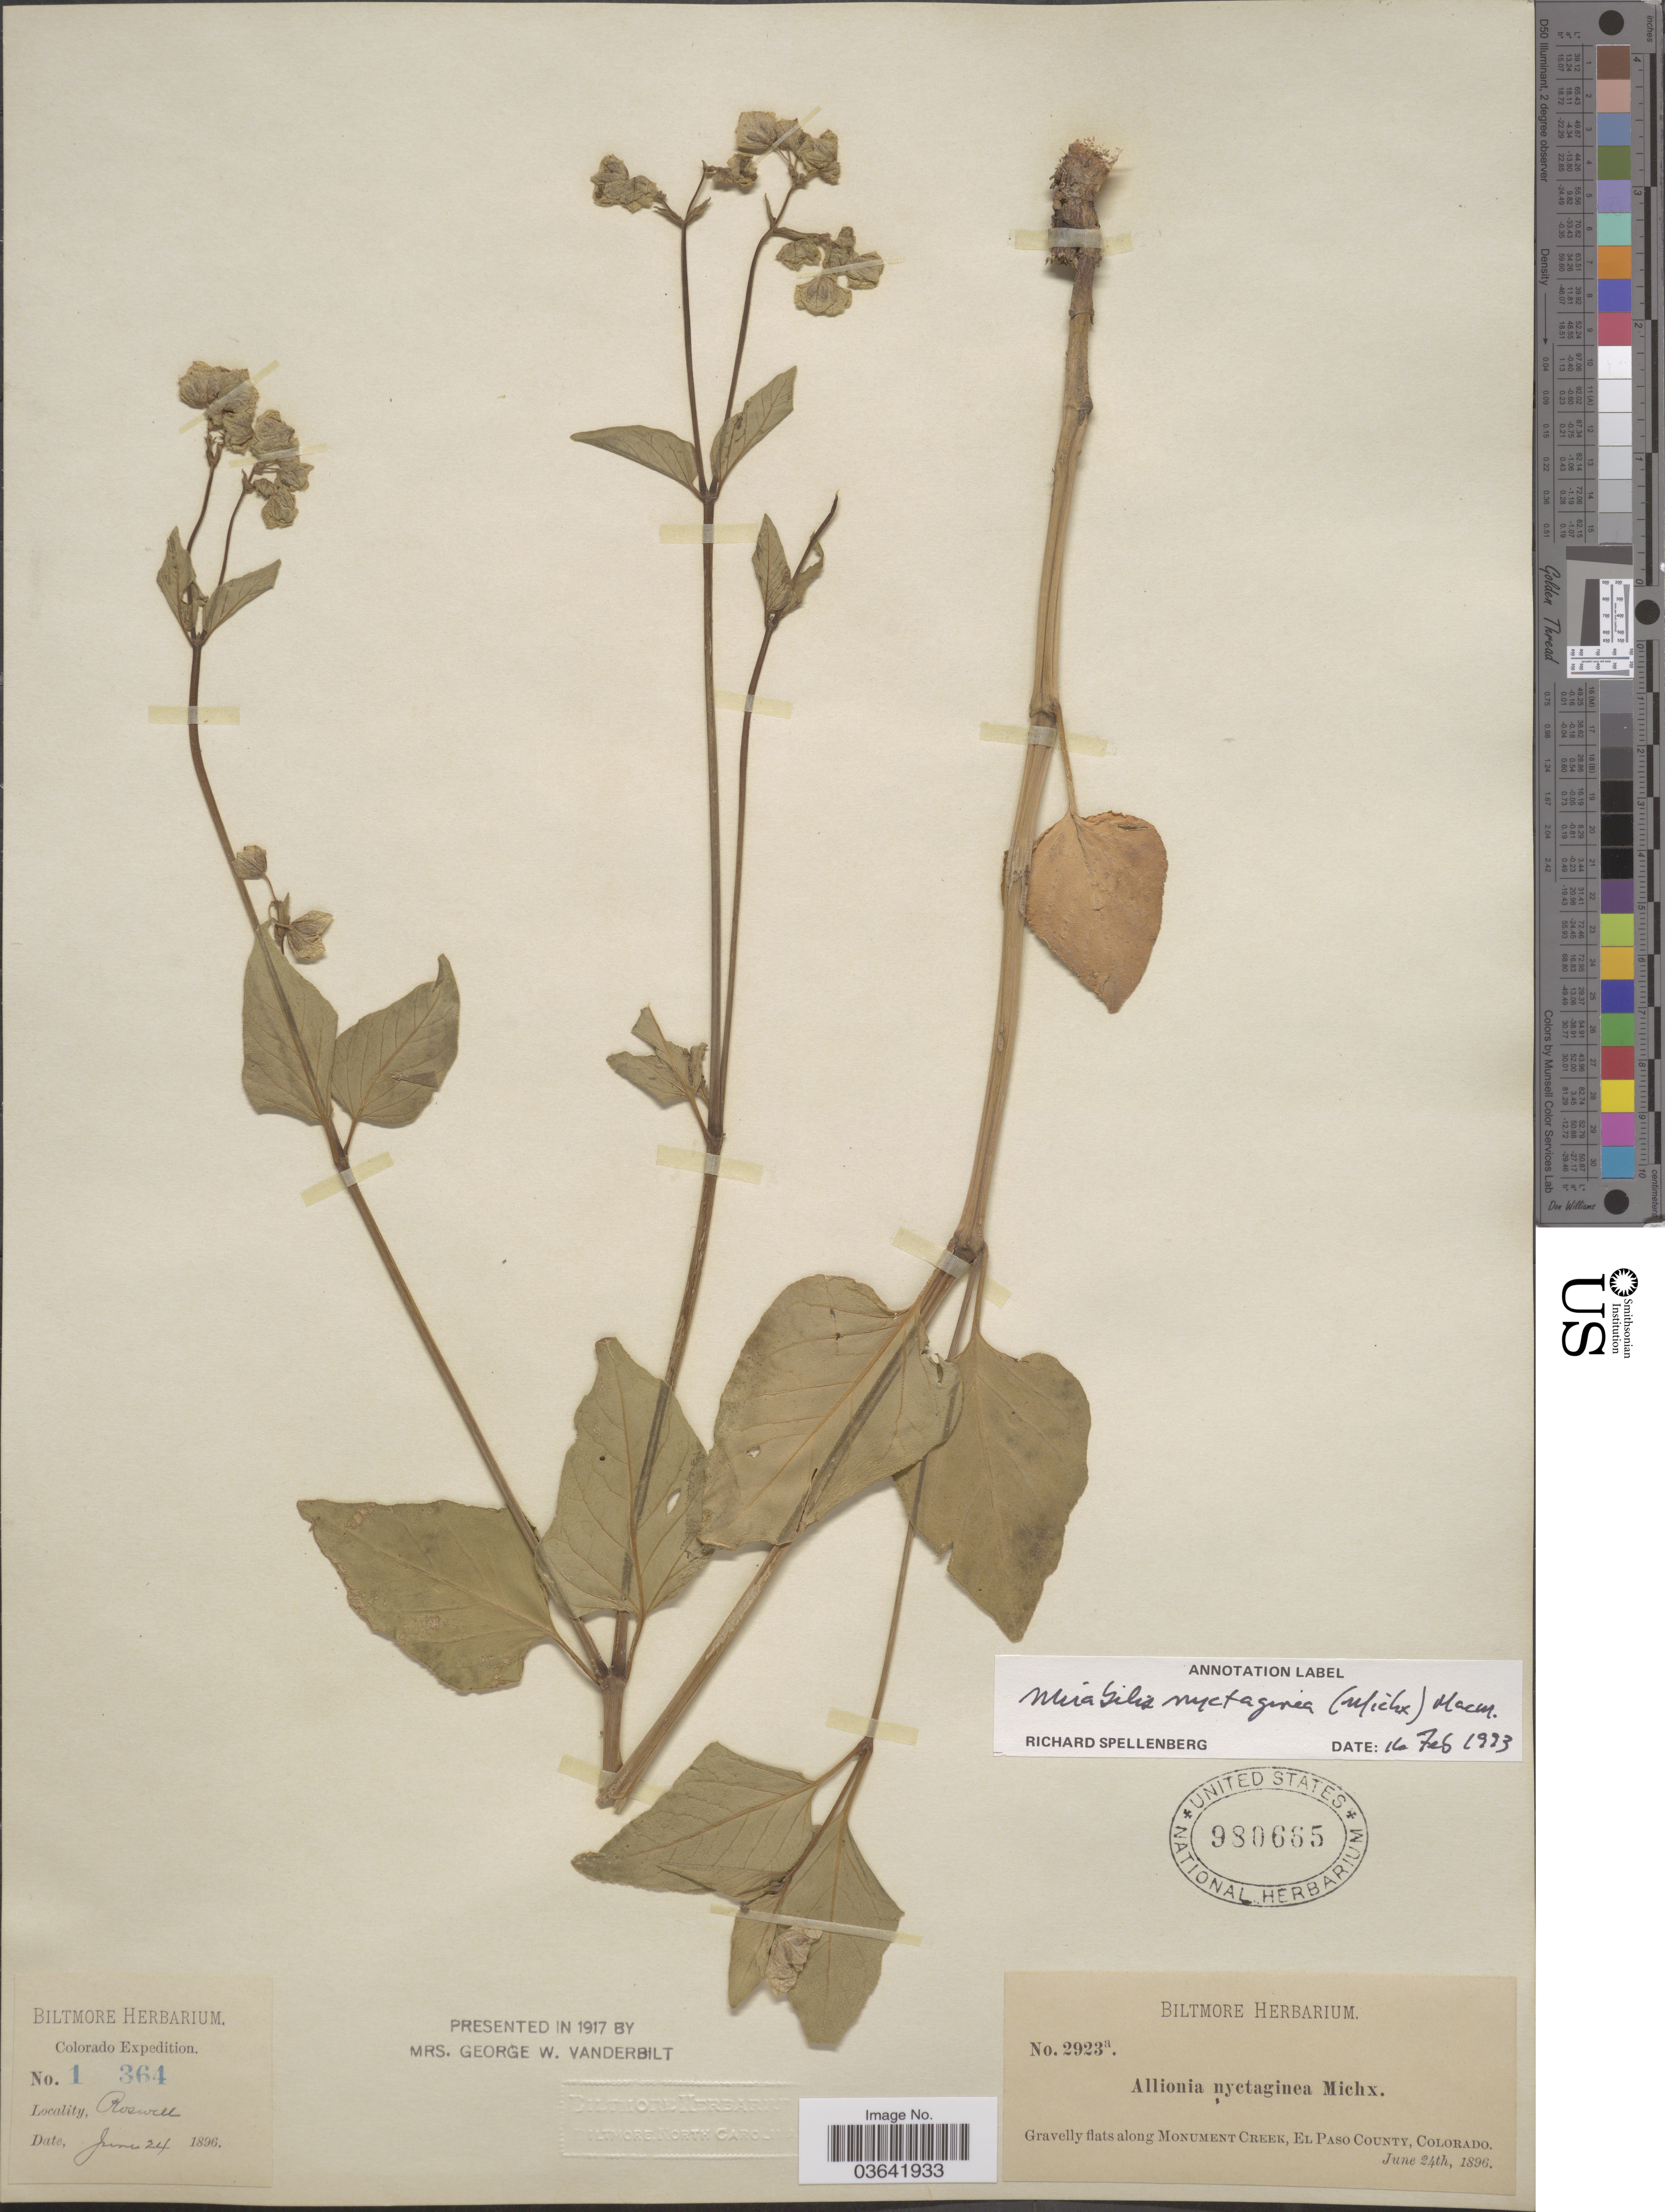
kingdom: Plantae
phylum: Tracheophyta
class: Magnoliopsida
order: Caryophyllales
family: Nyctaginaceae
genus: Mirabilis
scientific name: Mirabilis nyctaginea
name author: (Michx.) MacMill.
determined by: Spellenberg, R.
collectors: ex herb. Biltmore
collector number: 1364/ 2923a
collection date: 1896-06-24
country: United States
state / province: Colorado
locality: Roswell. Along Monument Creek, El Paso County.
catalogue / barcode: US 980665